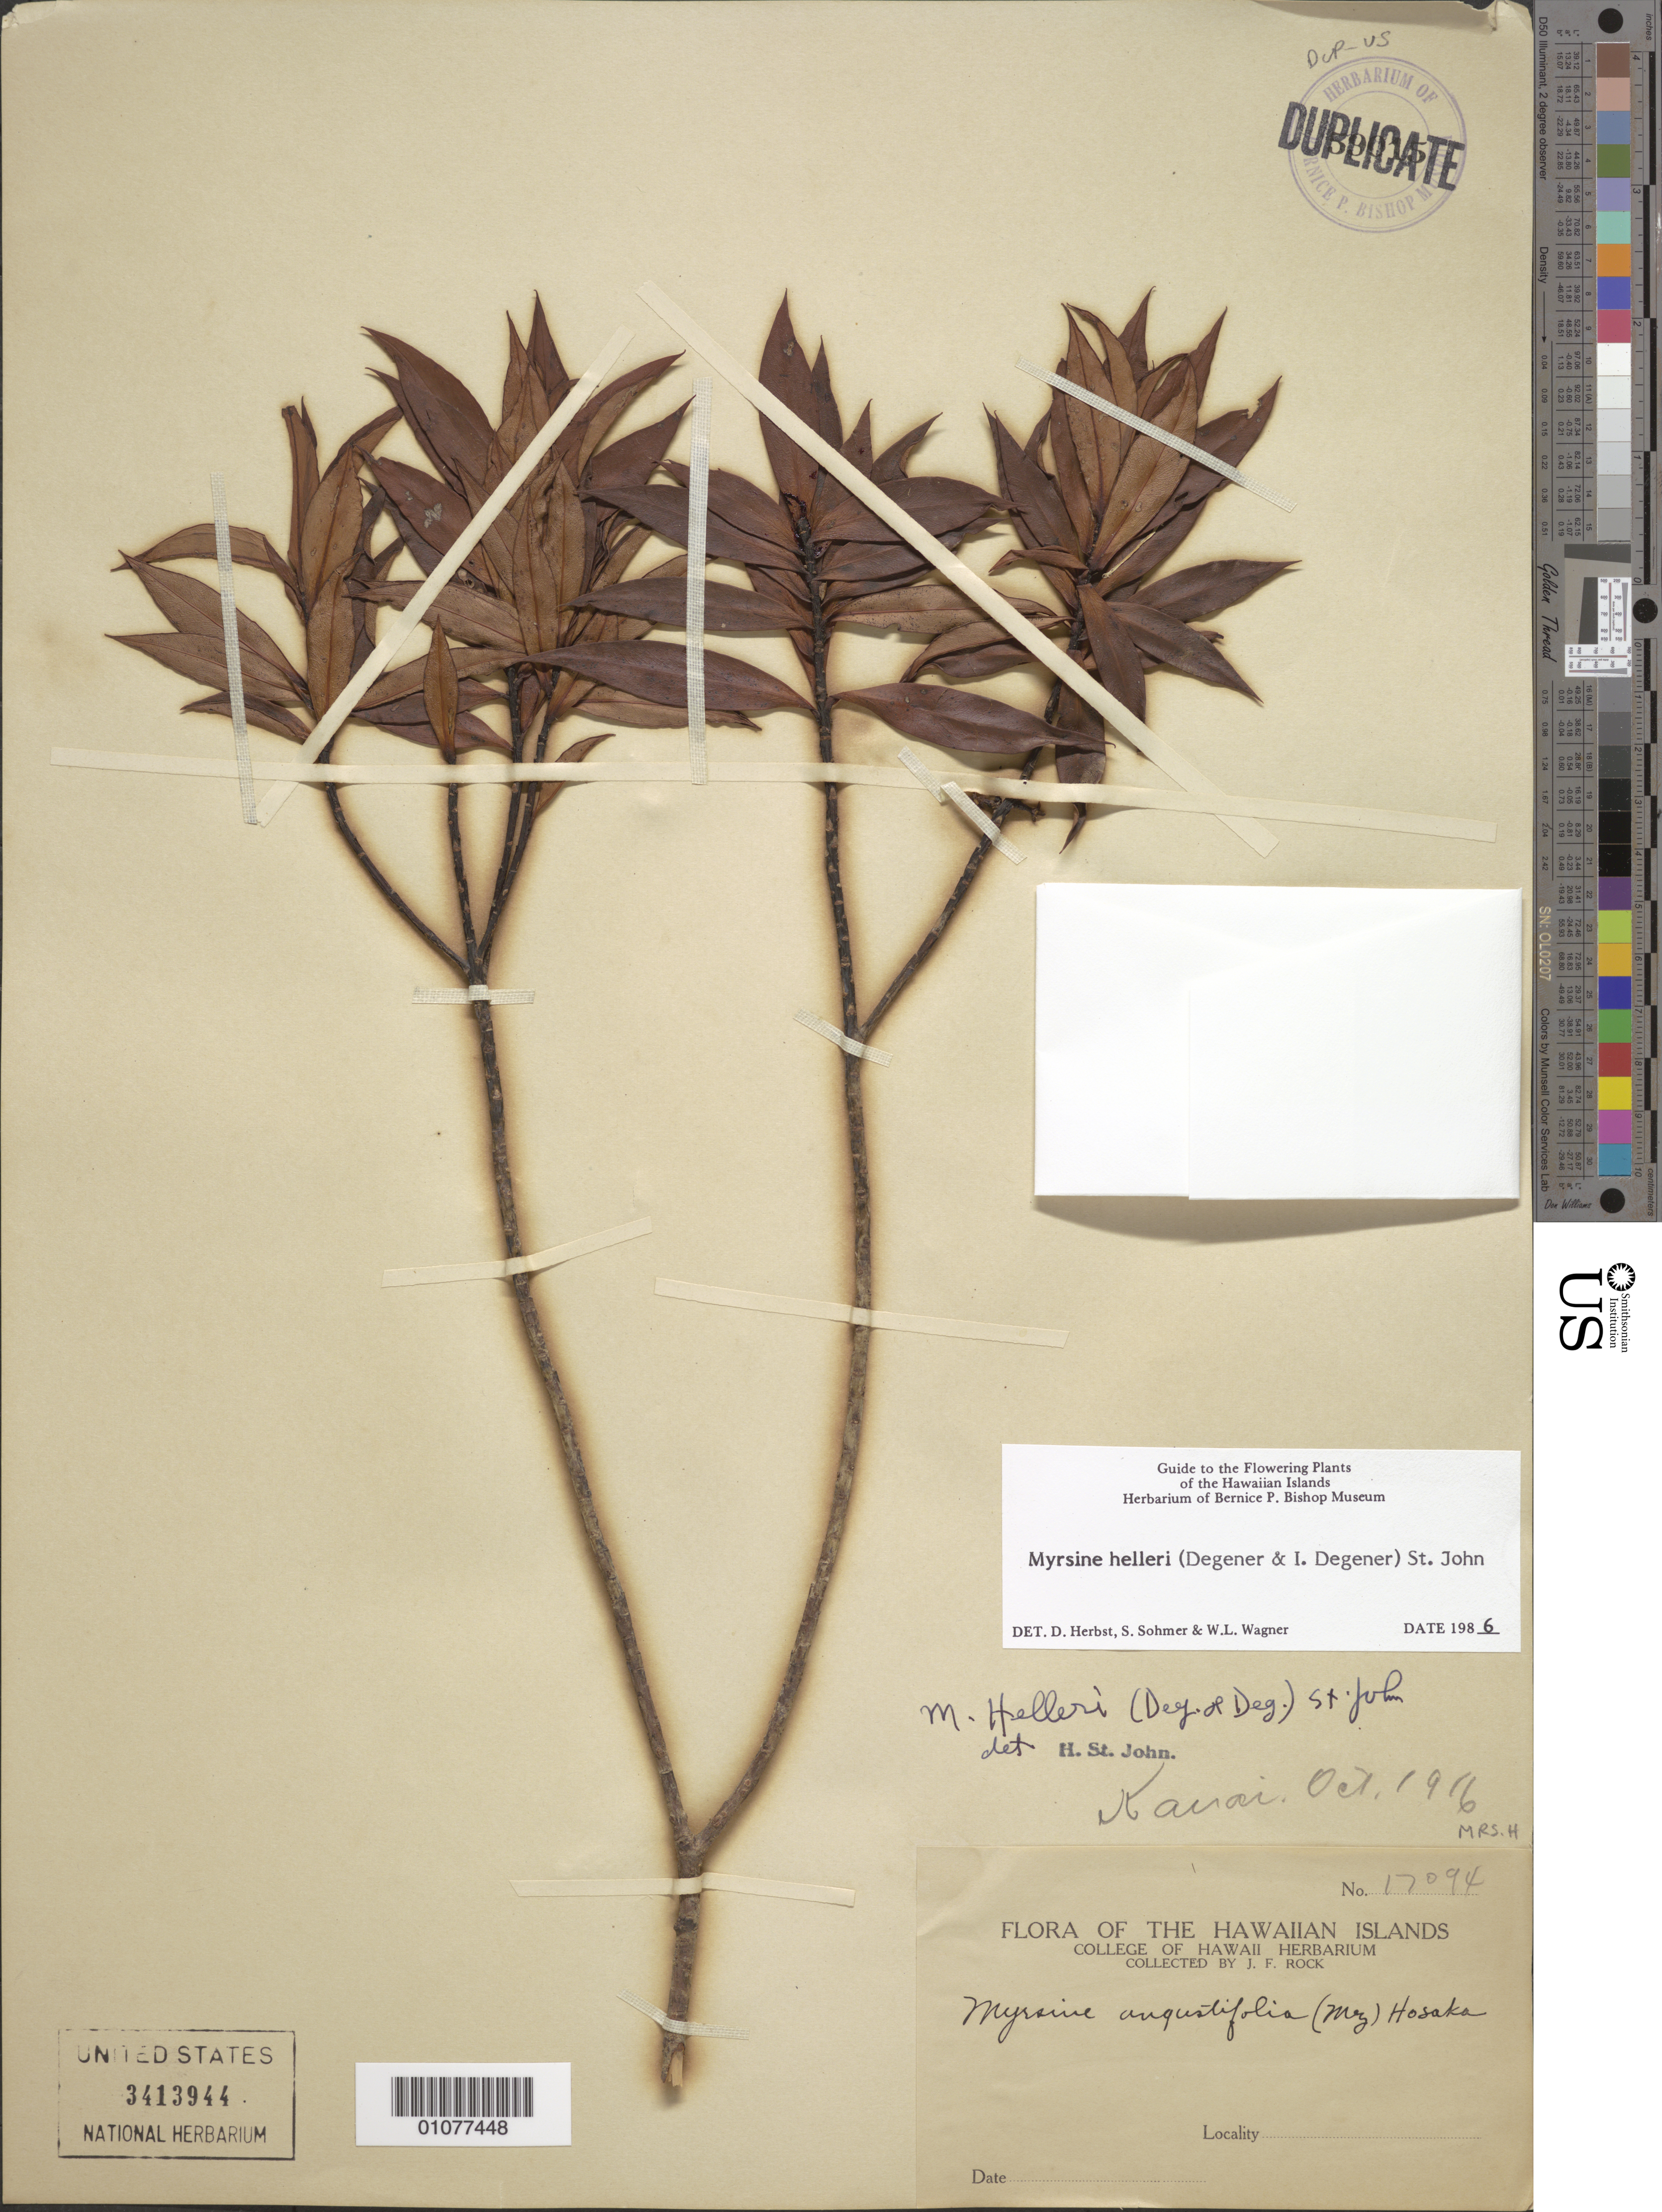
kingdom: Plantae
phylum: Tracheophyta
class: Magnoliopsida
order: Ericales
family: Primulaceae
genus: Myrsine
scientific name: Myrsine helleri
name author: (O. Deg. & I. Deg.) H. St. John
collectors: J. F. Rock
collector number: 17094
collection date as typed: --/Oct/1916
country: United States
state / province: Hawaii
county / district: Kaui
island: Kaua'i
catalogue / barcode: US 3413944